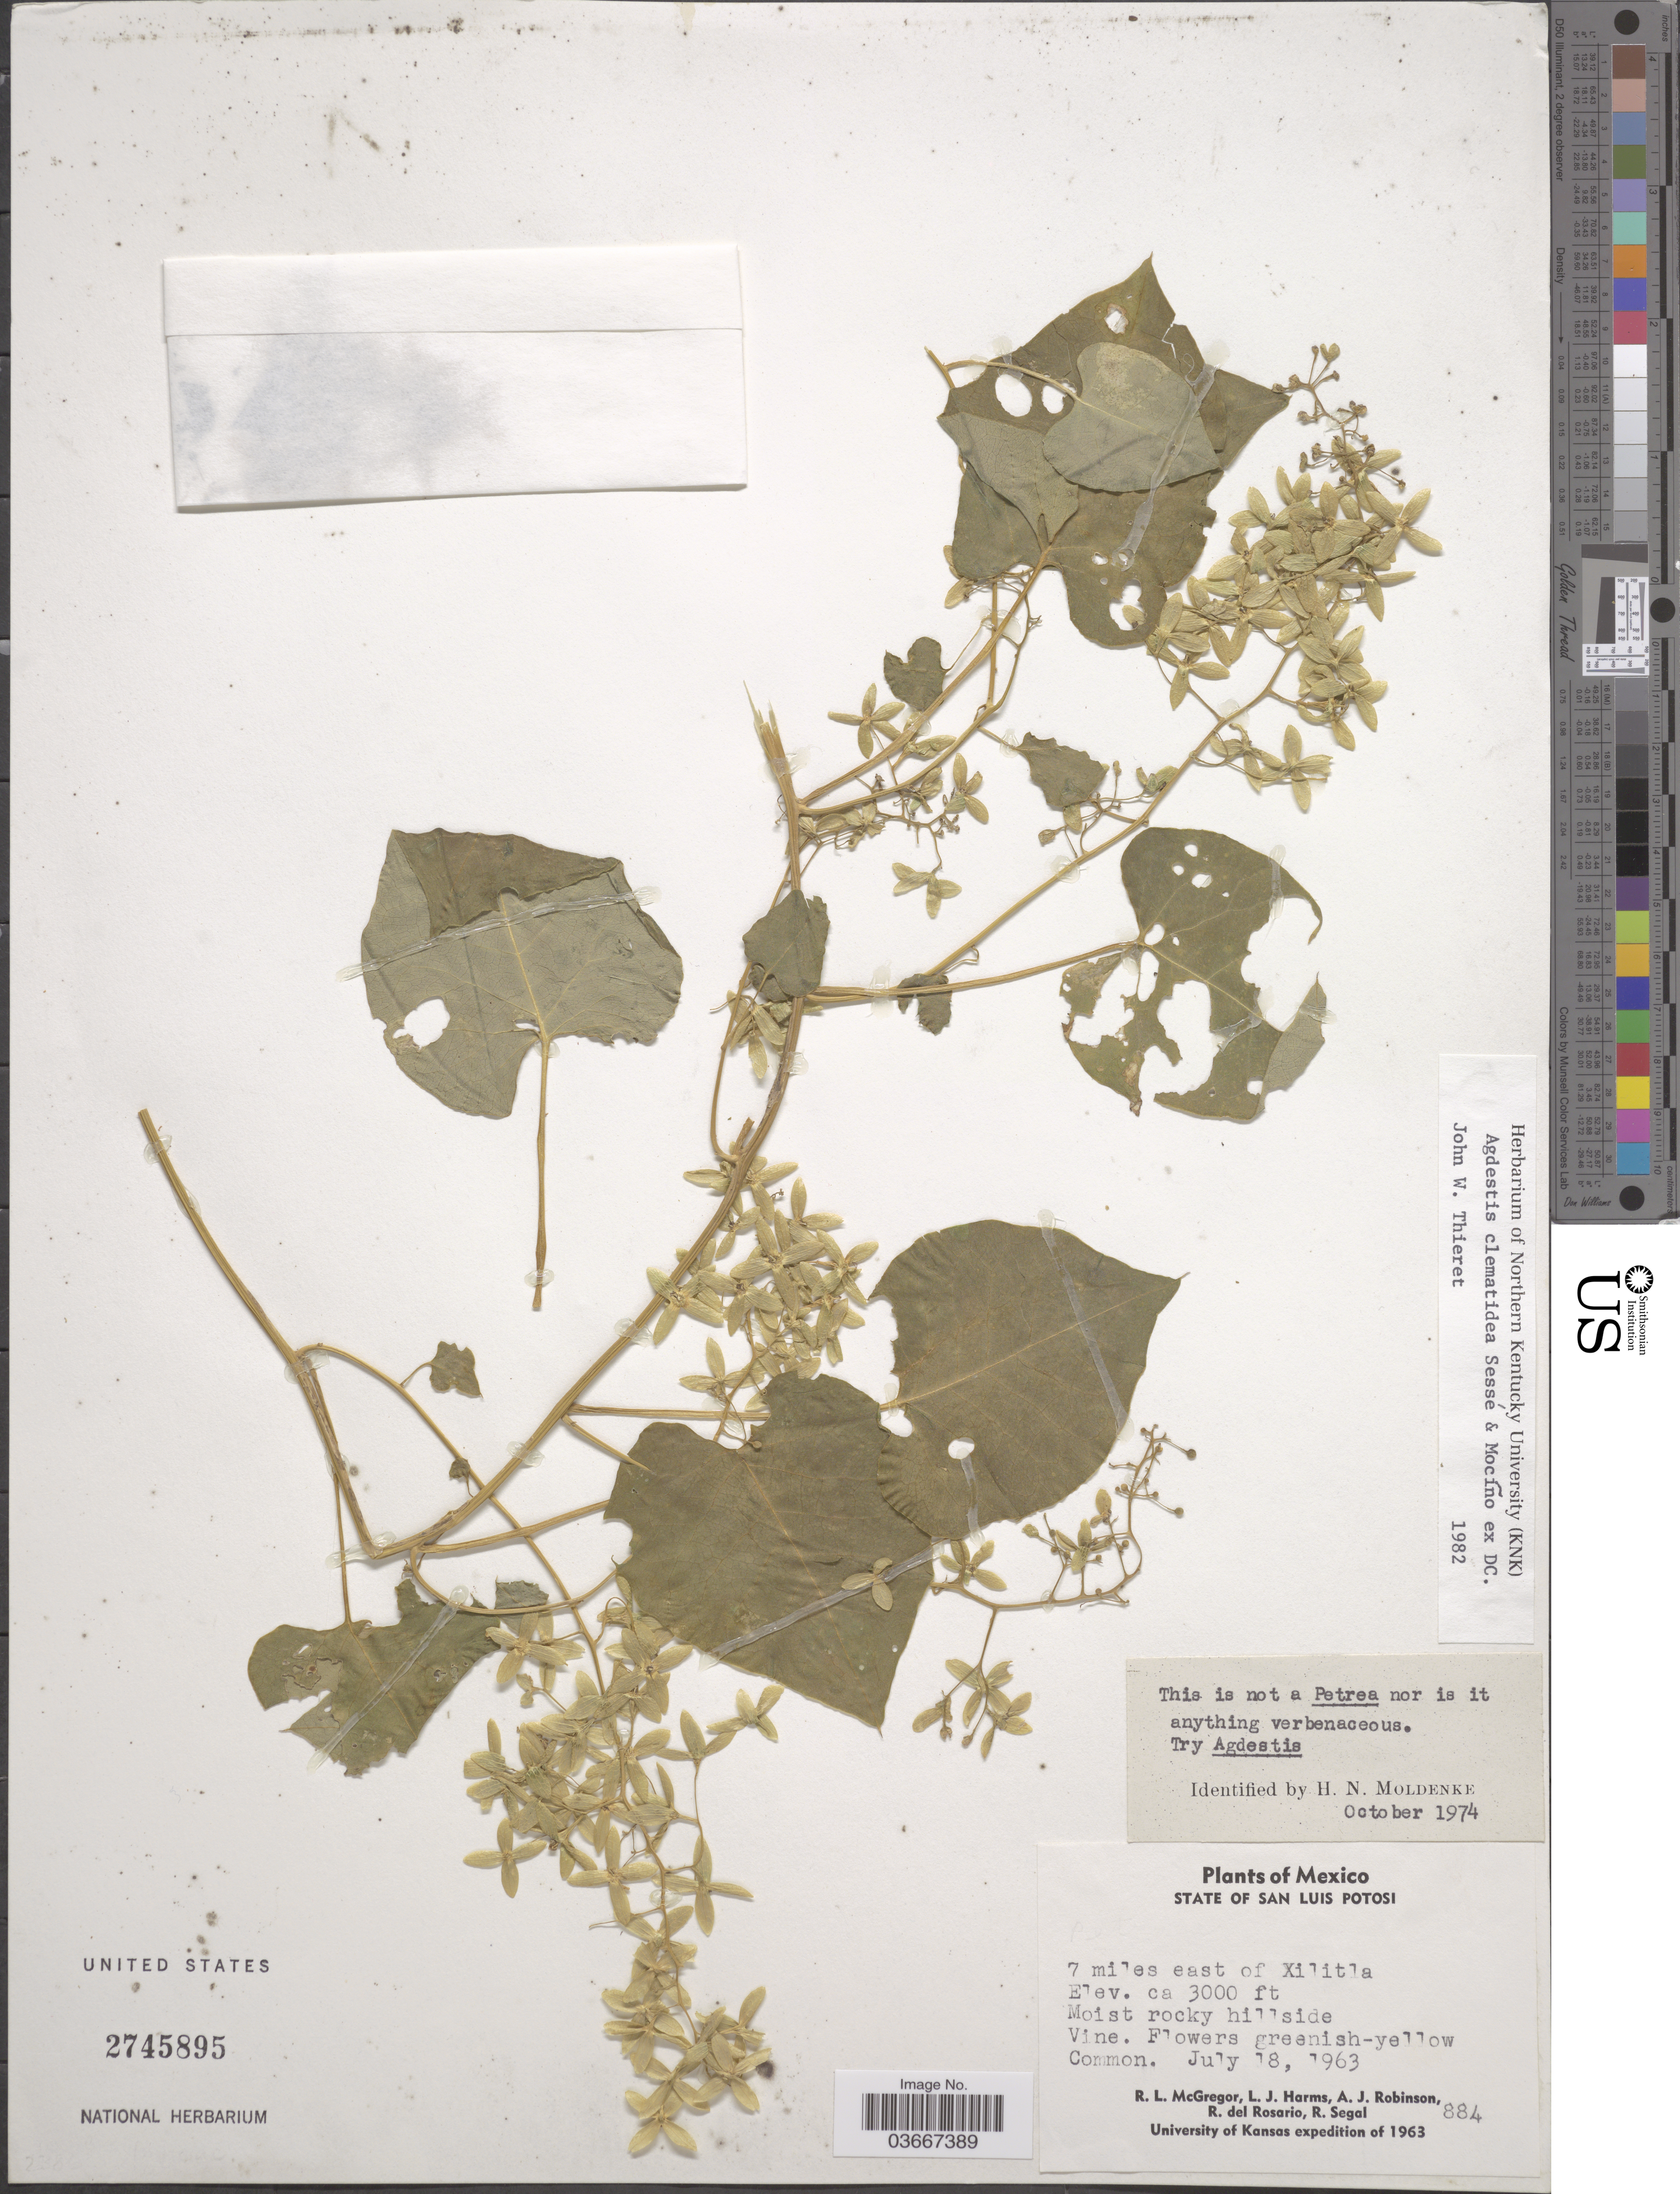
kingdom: Plantae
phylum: Tracheophyta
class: Magnoliopsida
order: Caryophyllales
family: Agdestidaceae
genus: Agdestis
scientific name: Agdestis clematidea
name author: Moc. & Sessé ex DC.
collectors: R. McGregor, L. Harms, A. J. Robinson, R. del Rosario & R. Segal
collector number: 884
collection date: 1963-07-18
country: Mexico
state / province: San Luis Potosí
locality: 7 miles east of Xilitla.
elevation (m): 914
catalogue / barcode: US 2745895